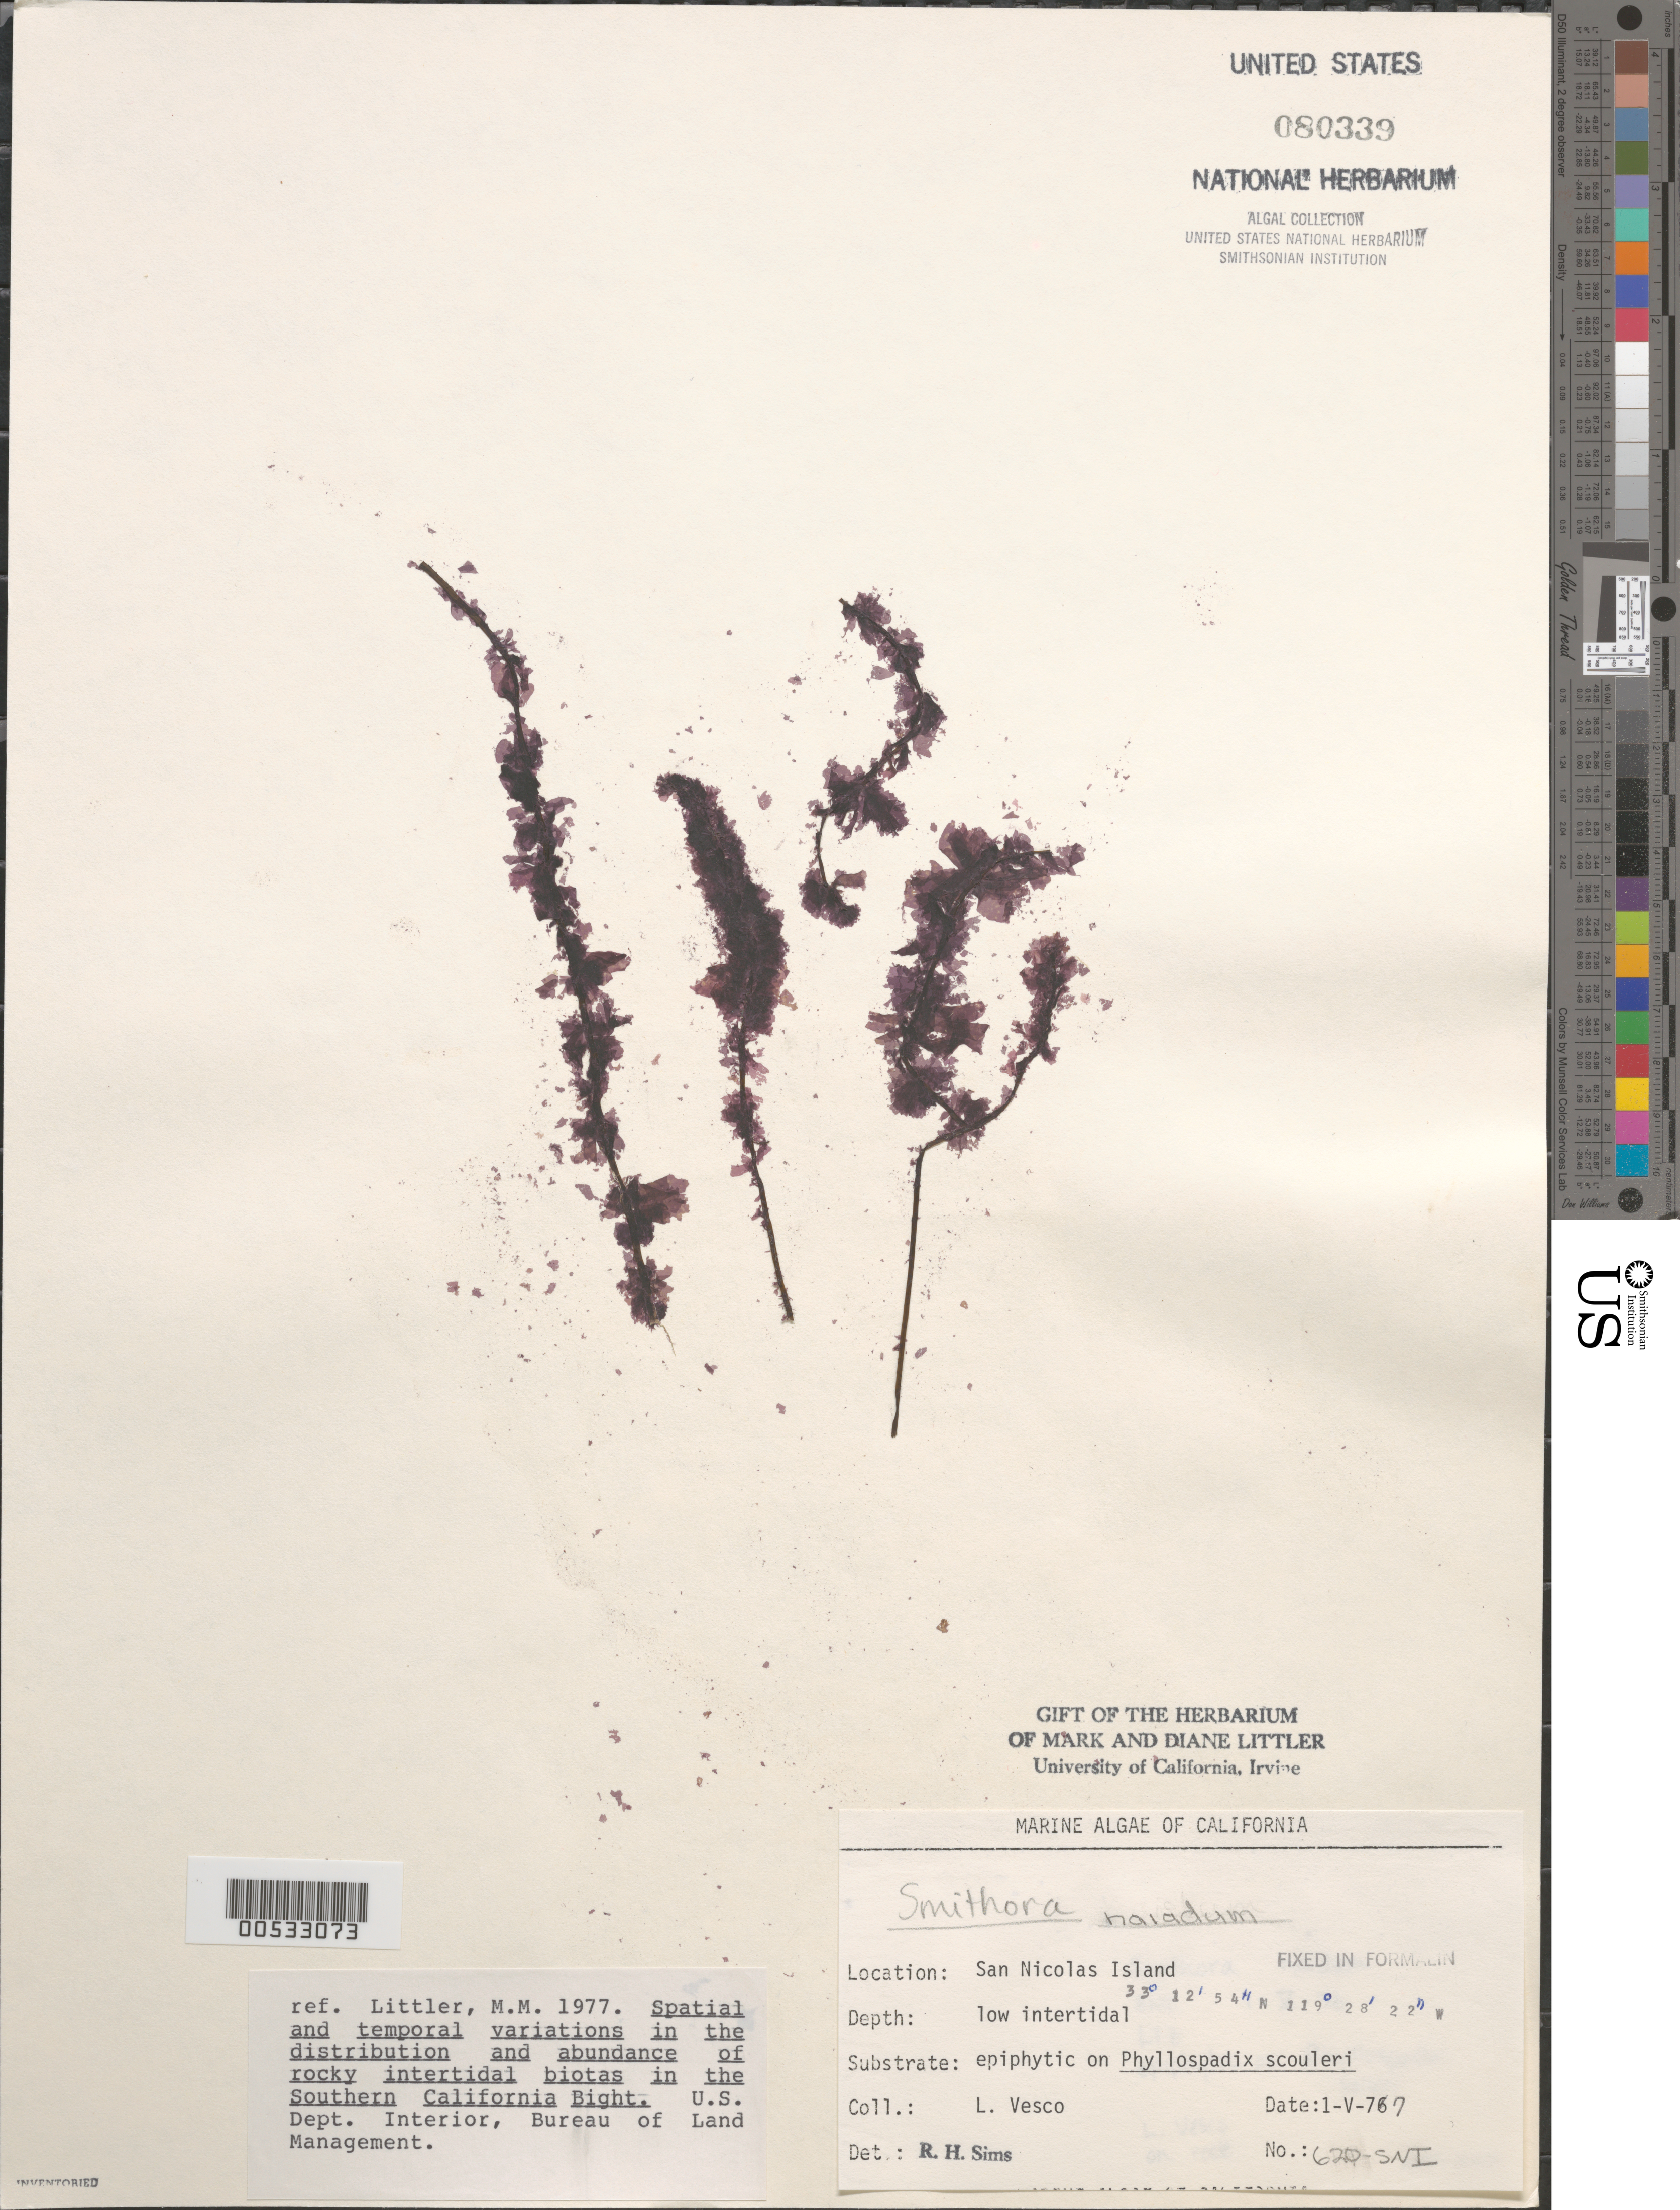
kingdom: Plantae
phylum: Rhodophyta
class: Compsopogonophyceae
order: Erythropeltidales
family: Erythrotrichiaceae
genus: Smithora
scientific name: Smithora naiadum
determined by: Sims, Robert H.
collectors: L. Vesco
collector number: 620-sni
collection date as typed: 01 May 1977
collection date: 1977-05-01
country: United States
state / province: California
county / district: Ventura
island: San Nicolas Island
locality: Dutch Harbor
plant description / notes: BLM-SOCALBIGHT Rocky Intertidal Survey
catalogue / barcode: US 80339